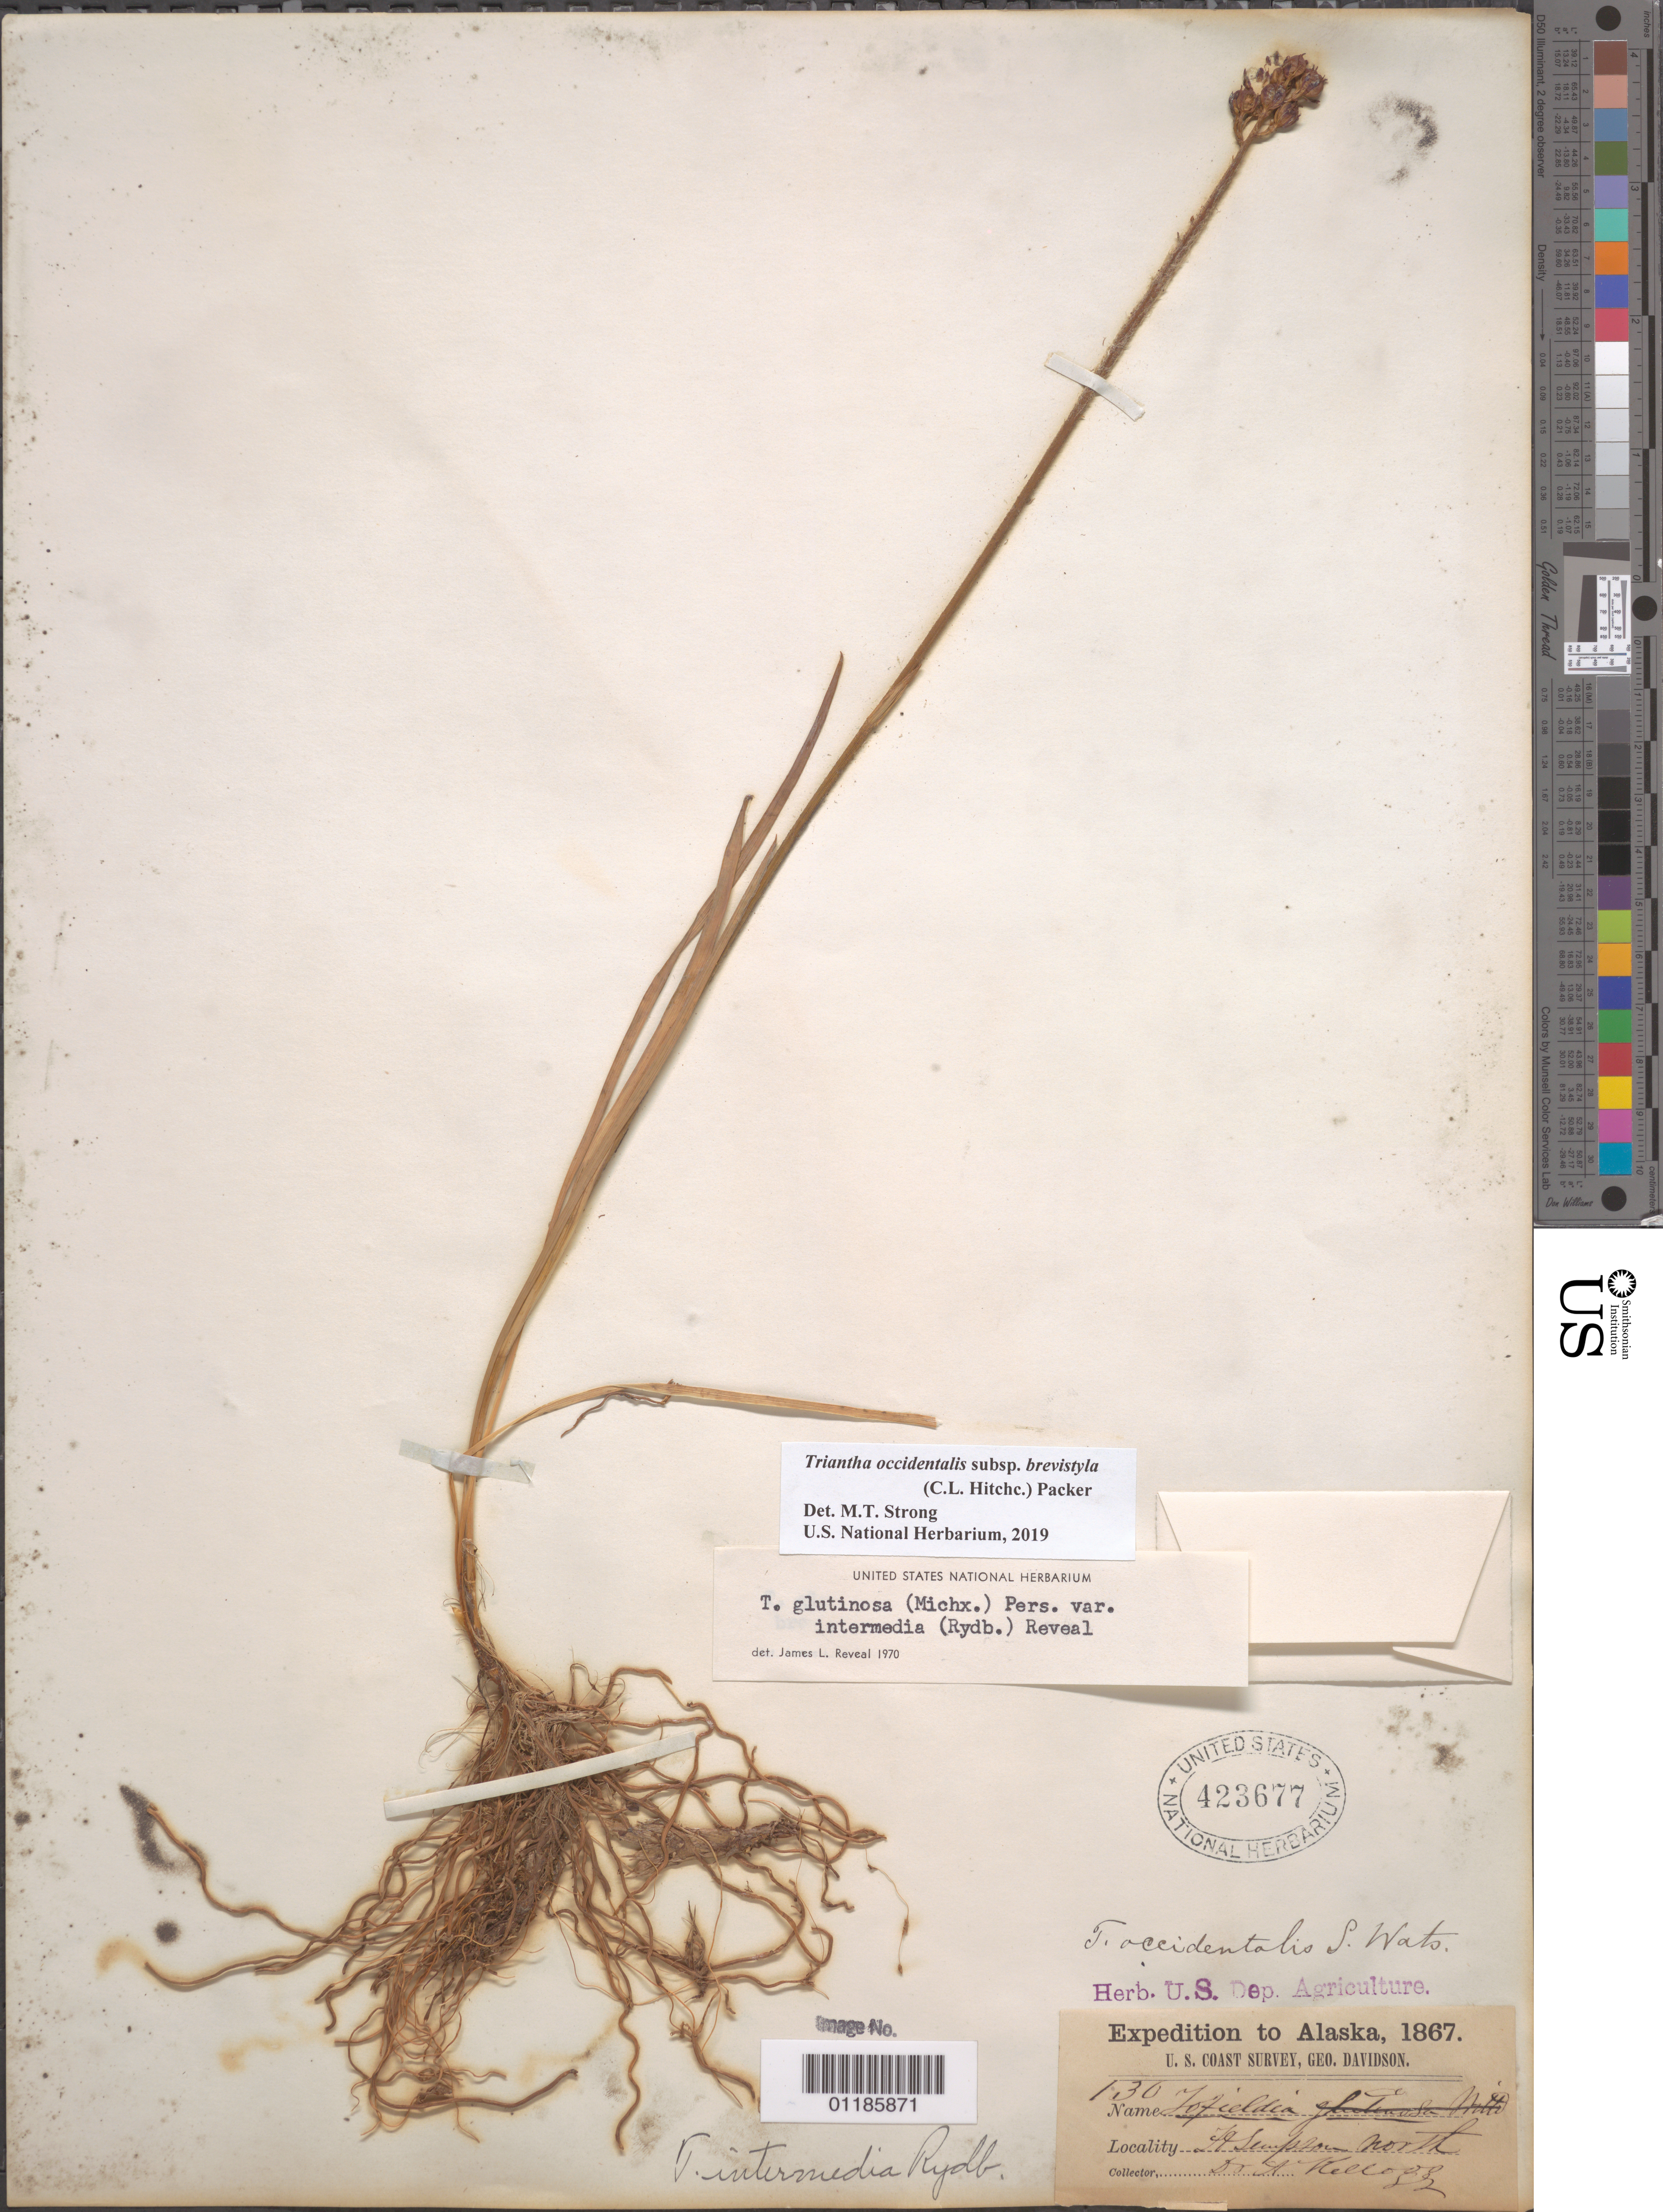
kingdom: Plantae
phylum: Tracheophyta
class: Liliopsida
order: Alismatales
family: Tofieldiaceae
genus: Triantha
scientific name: Triantha occidentalis subsp. brevistyla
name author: (C.L. Hitchc.) Packer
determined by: Strong, Mark T., (BOT), Smithsonian Institution - National Museum of Natural History (UNITED STATES)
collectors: A. Kellogg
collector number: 130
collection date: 1867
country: United States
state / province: Alaska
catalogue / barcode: US 423677